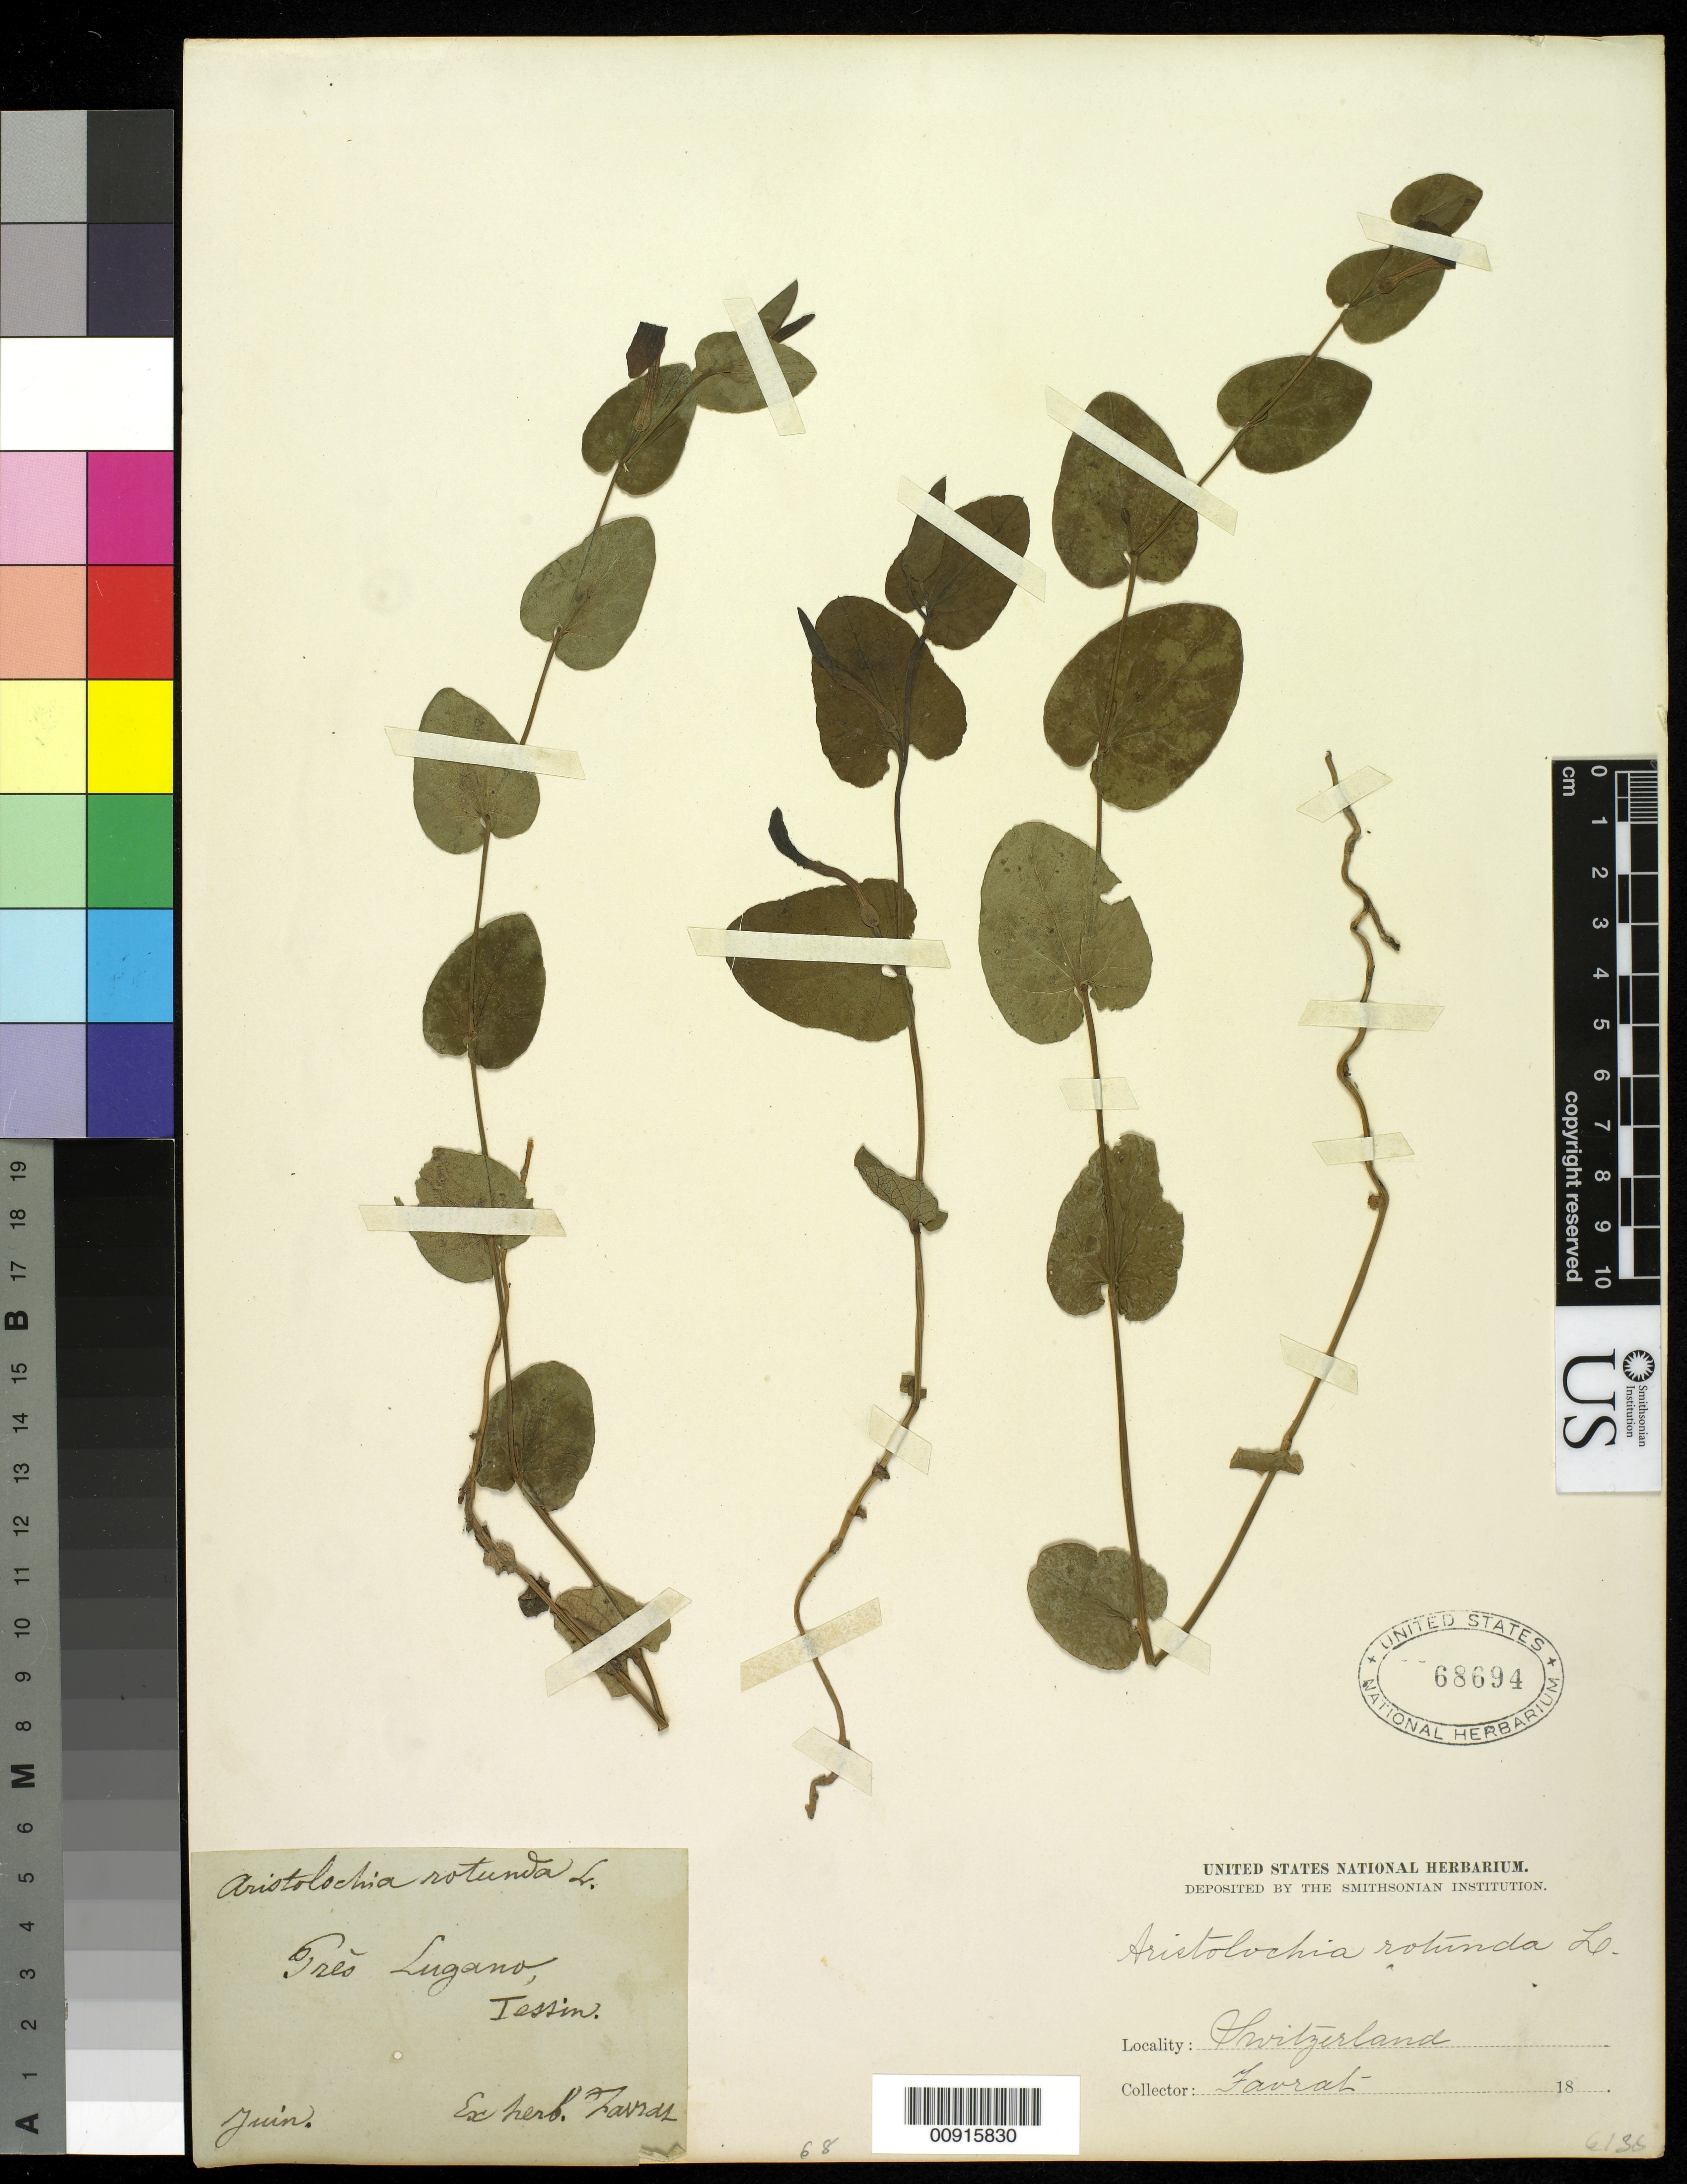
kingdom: Plantae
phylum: Tracheophyta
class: Magnoliopsida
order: Piperales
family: Aristolochiaceae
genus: Aristolochia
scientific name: Aristolochia rotunda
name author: L.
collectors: L. Favrat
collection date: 1800/1899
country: Switzerland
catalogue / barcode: US 68694